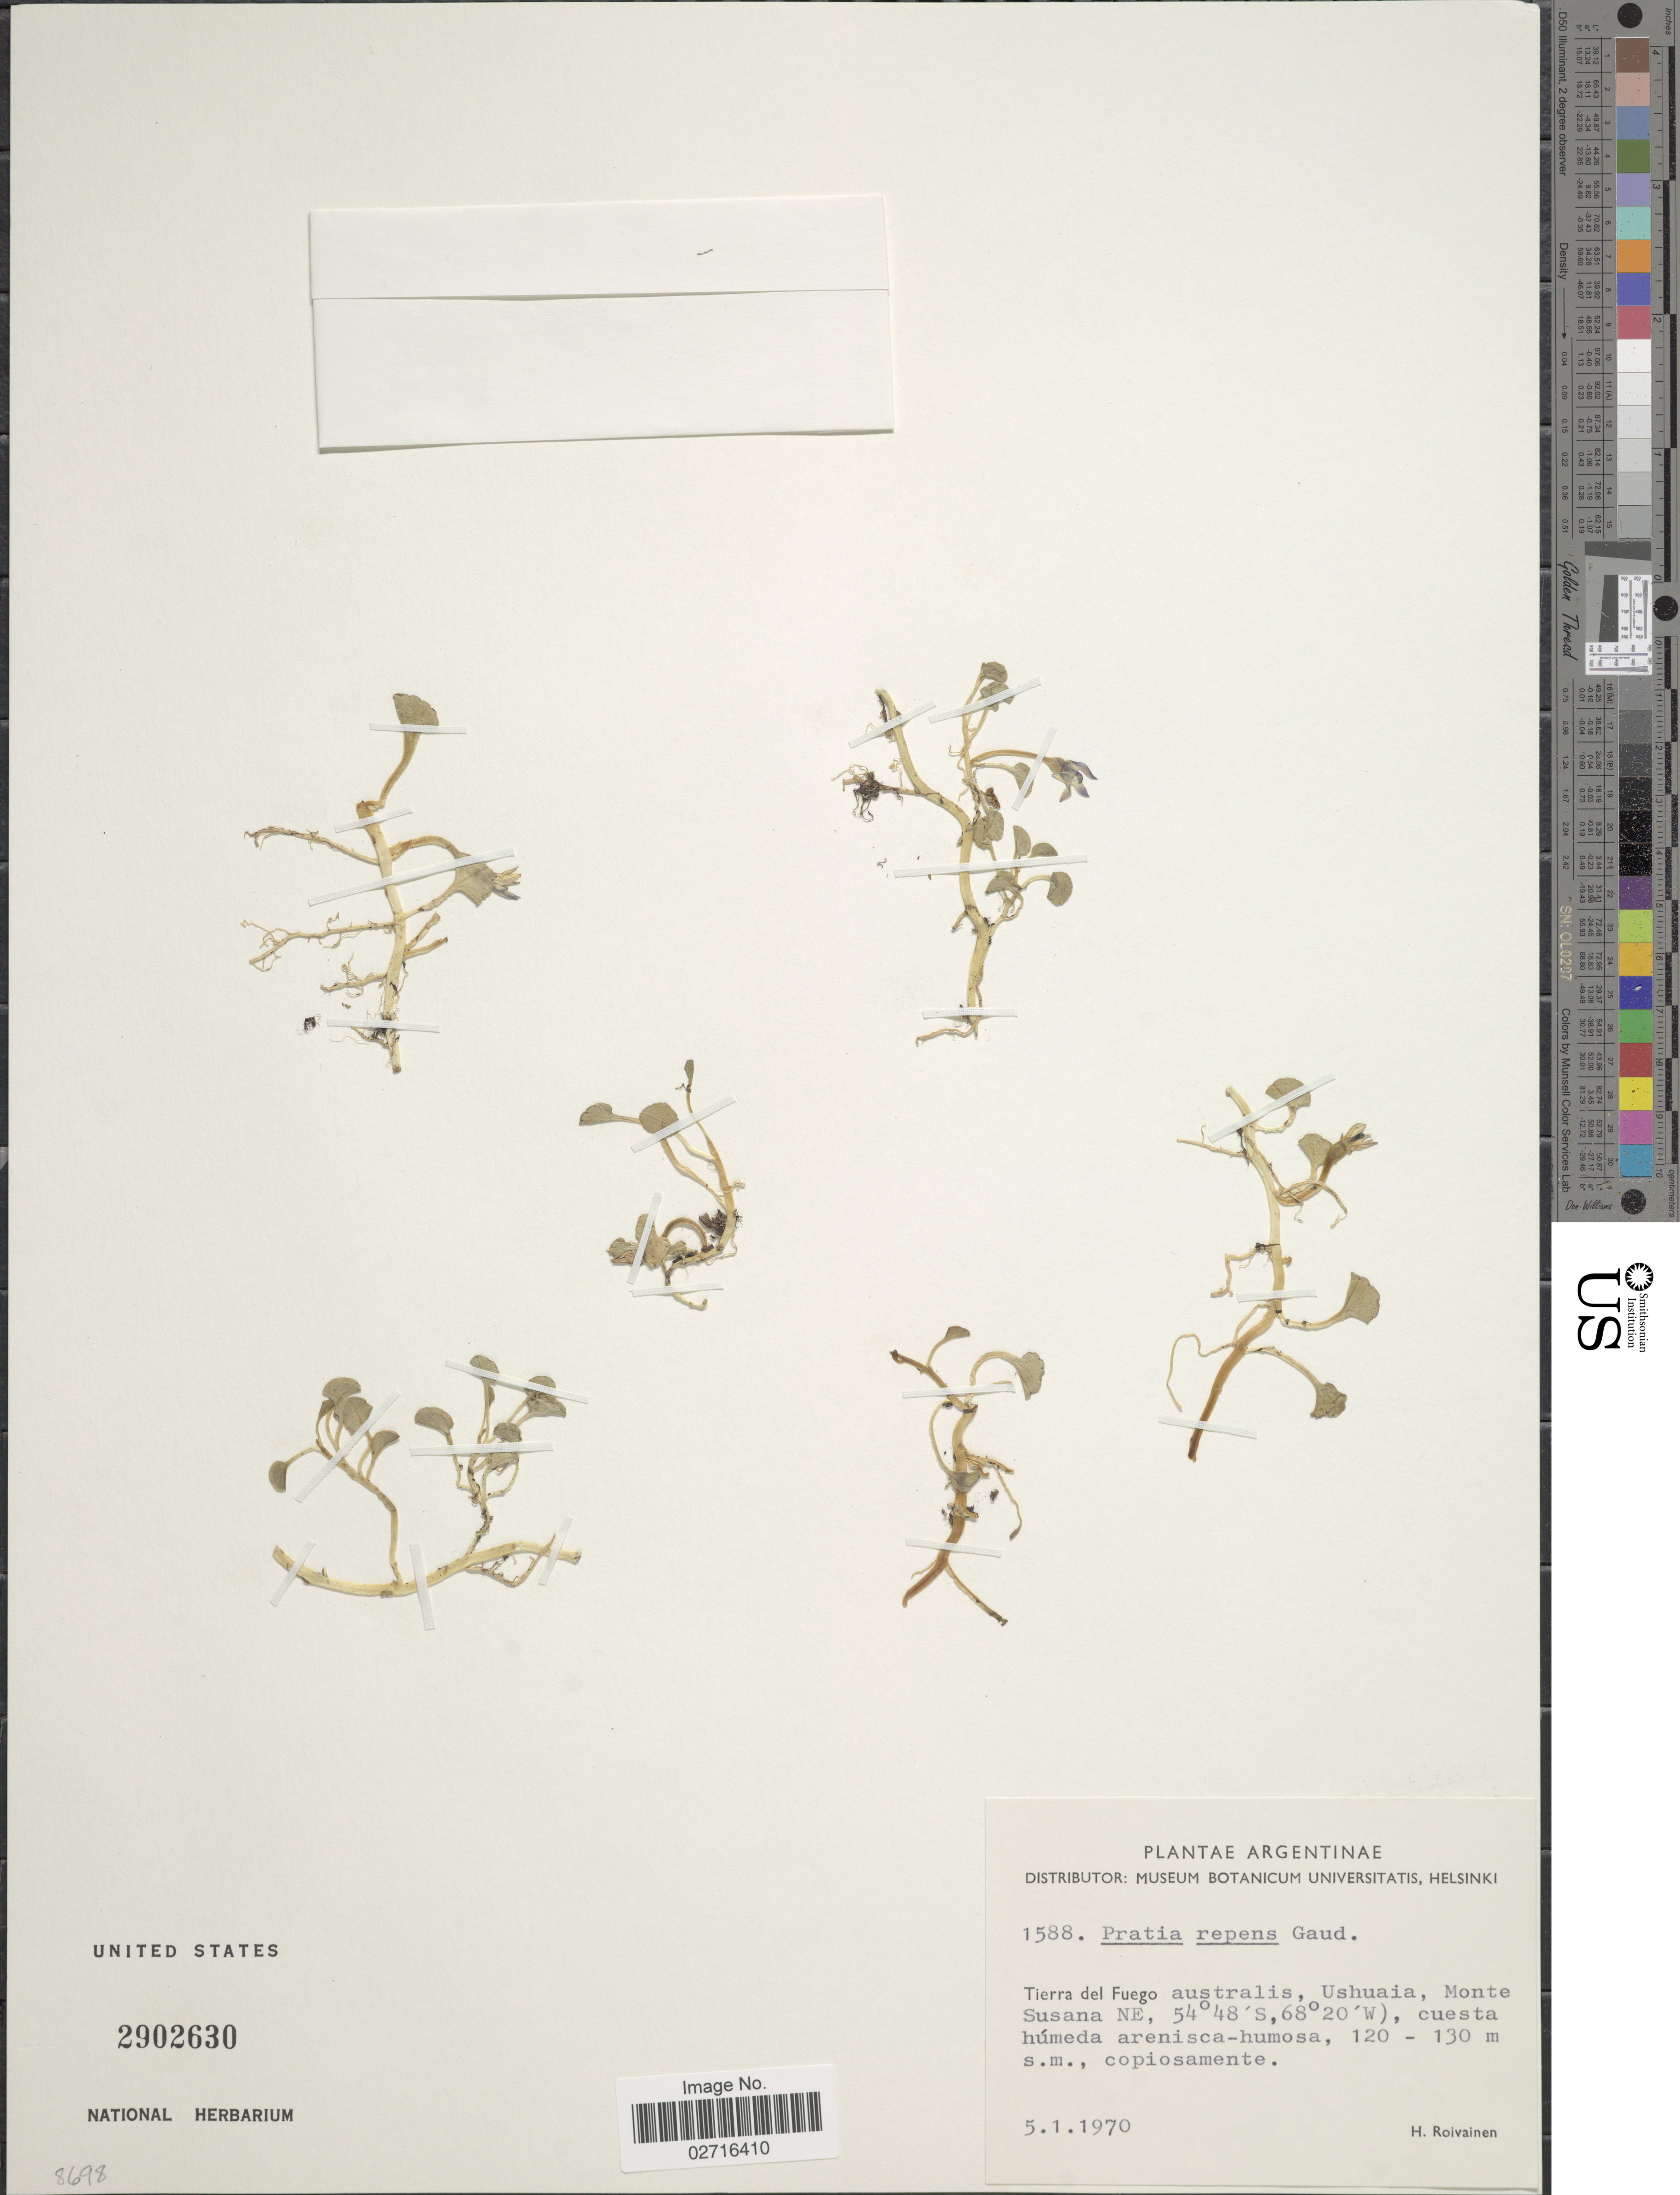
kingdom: Plantae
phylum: Tracheophyta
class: Magnoliopsida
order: Asterales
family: Campanulaceae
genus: Pratia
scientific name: Pratia repens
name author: Gaudich.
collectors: H. Roivainen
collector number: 1588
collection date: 1970-01-05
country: Argentina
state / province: Tierra del Fuego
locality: Australis, Ushuaia, Monte Susana NE, cuesta húmeda arenisca-humosa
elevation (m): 120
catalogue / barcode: US 2902630